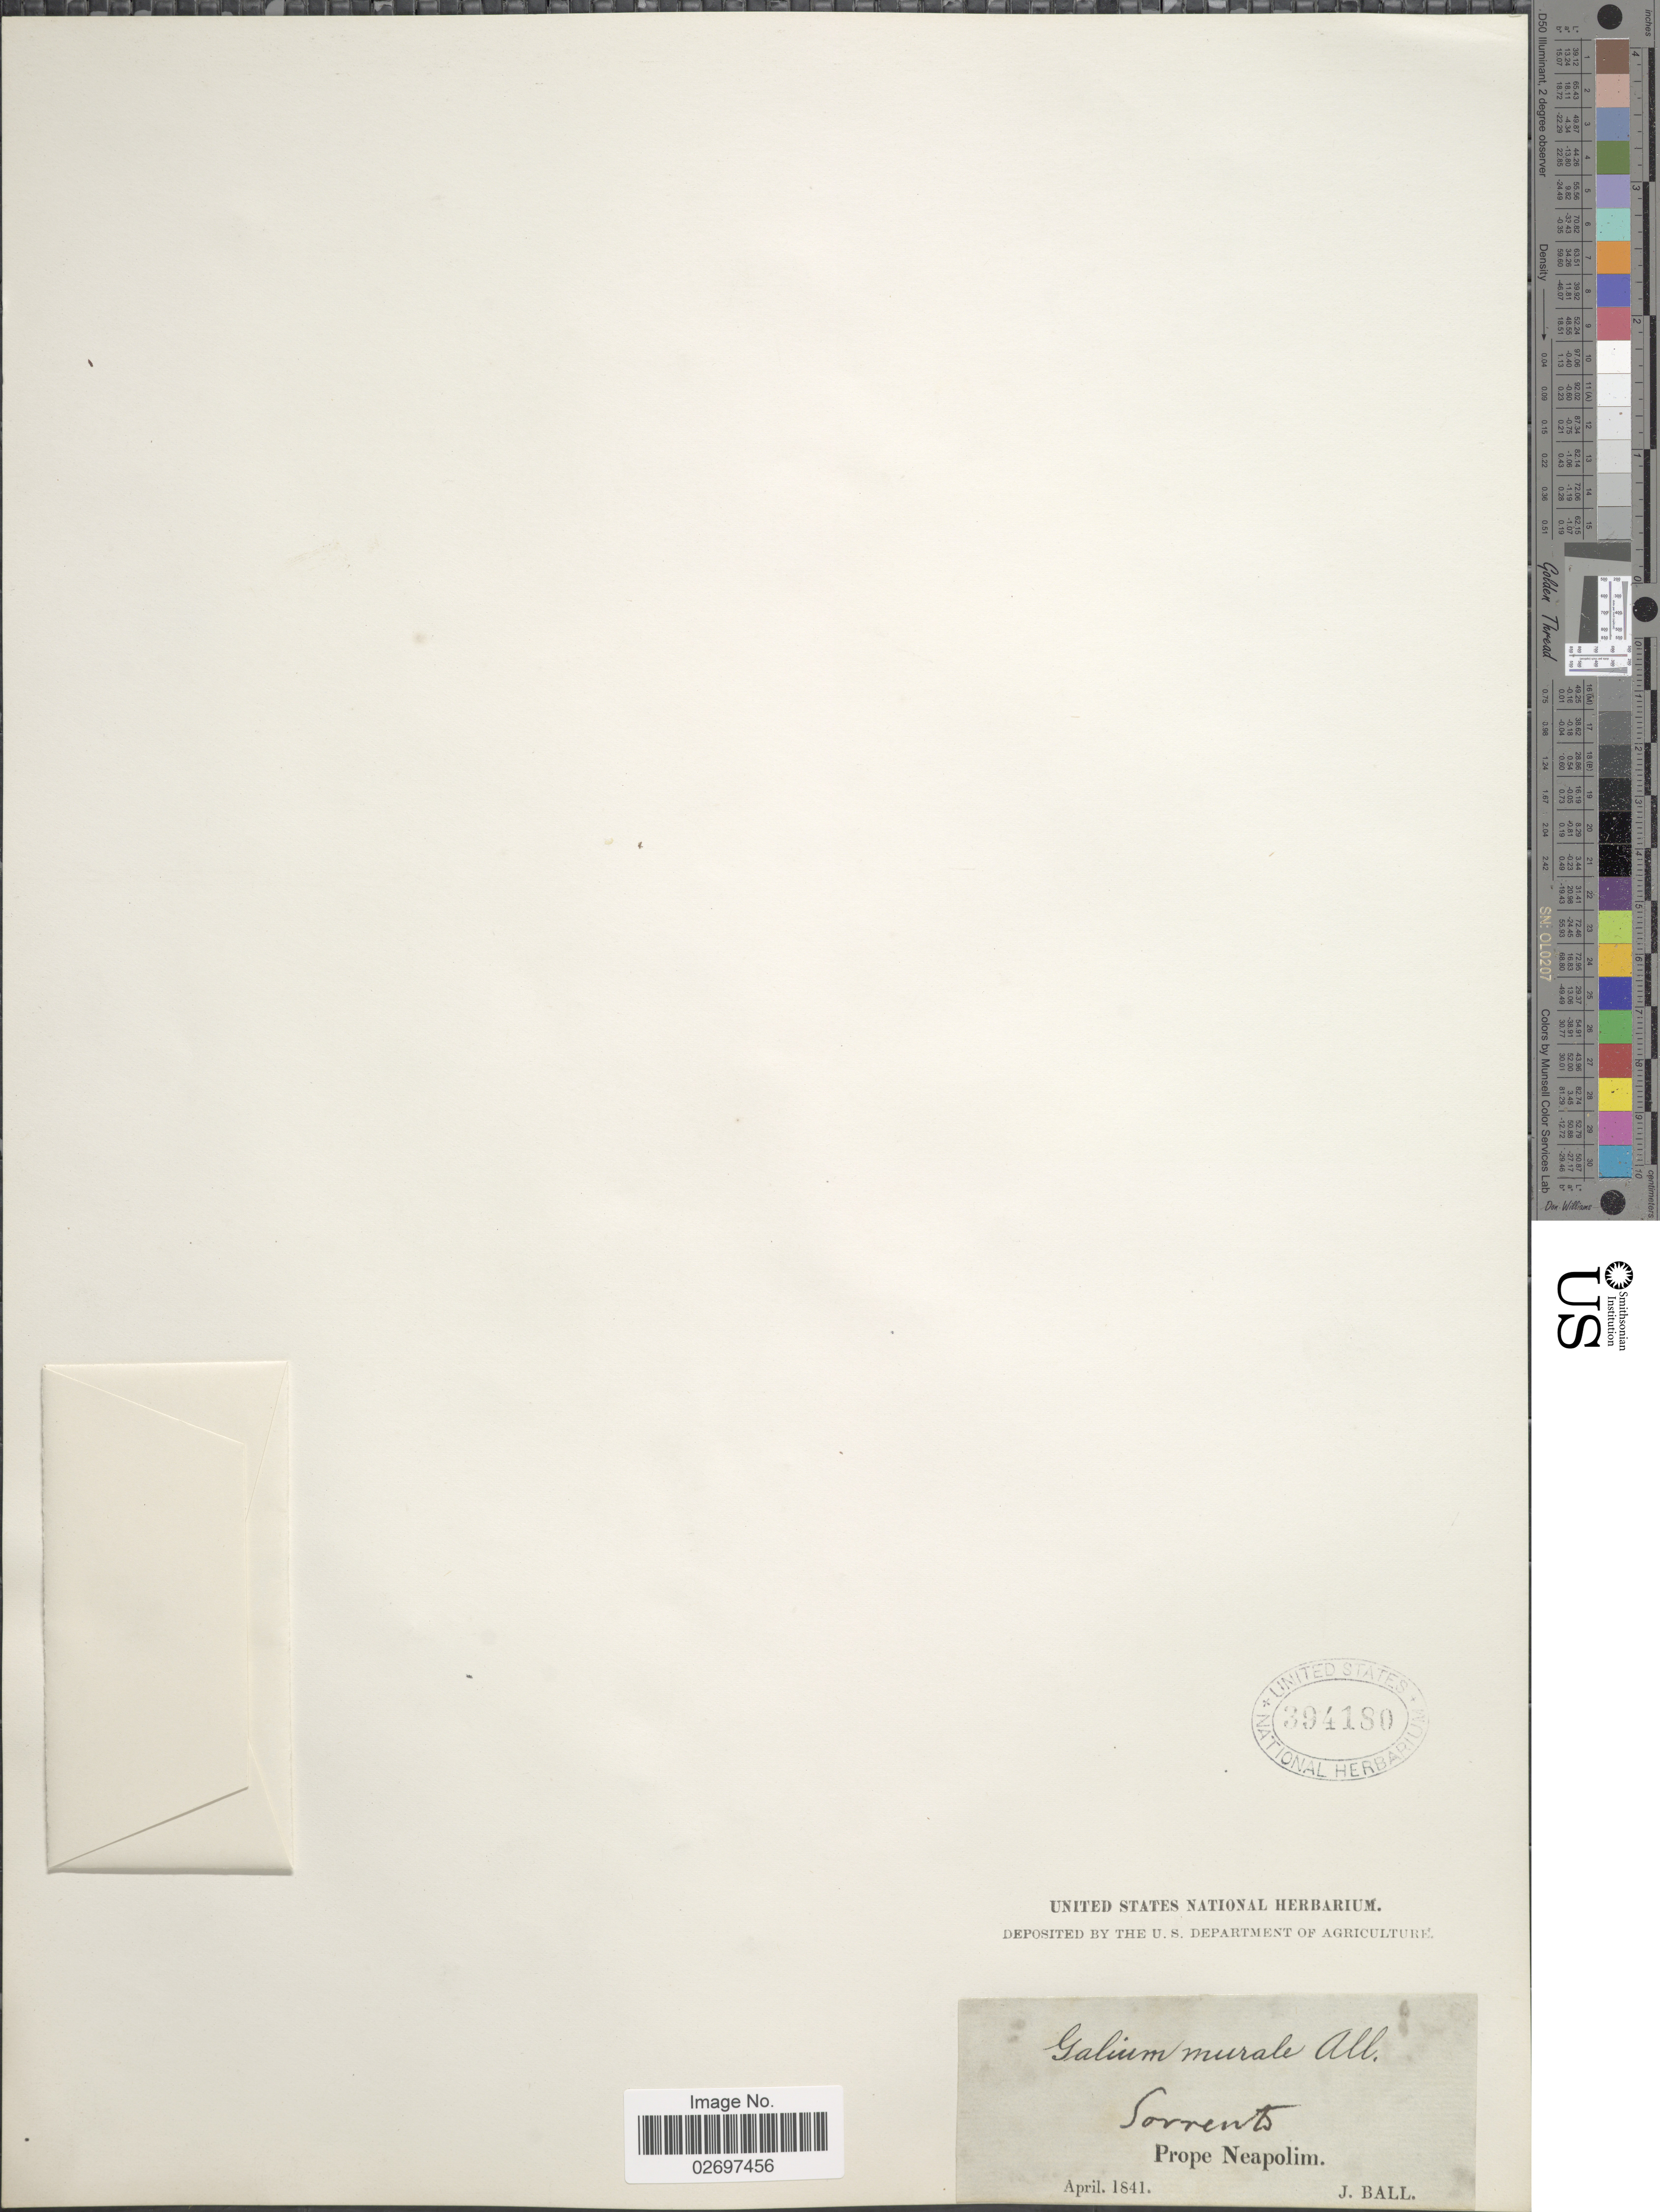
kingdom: Plantae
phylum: Tracheophyta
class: Magnoliopsida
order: Gentianales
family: Rubiaceae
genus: Galium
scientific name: Galium murale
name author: (L.) All.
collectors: J. Ball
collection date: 1841-04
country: Italy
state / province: Campania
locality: Sorrento Prope Neapolim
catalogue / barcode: US 394180